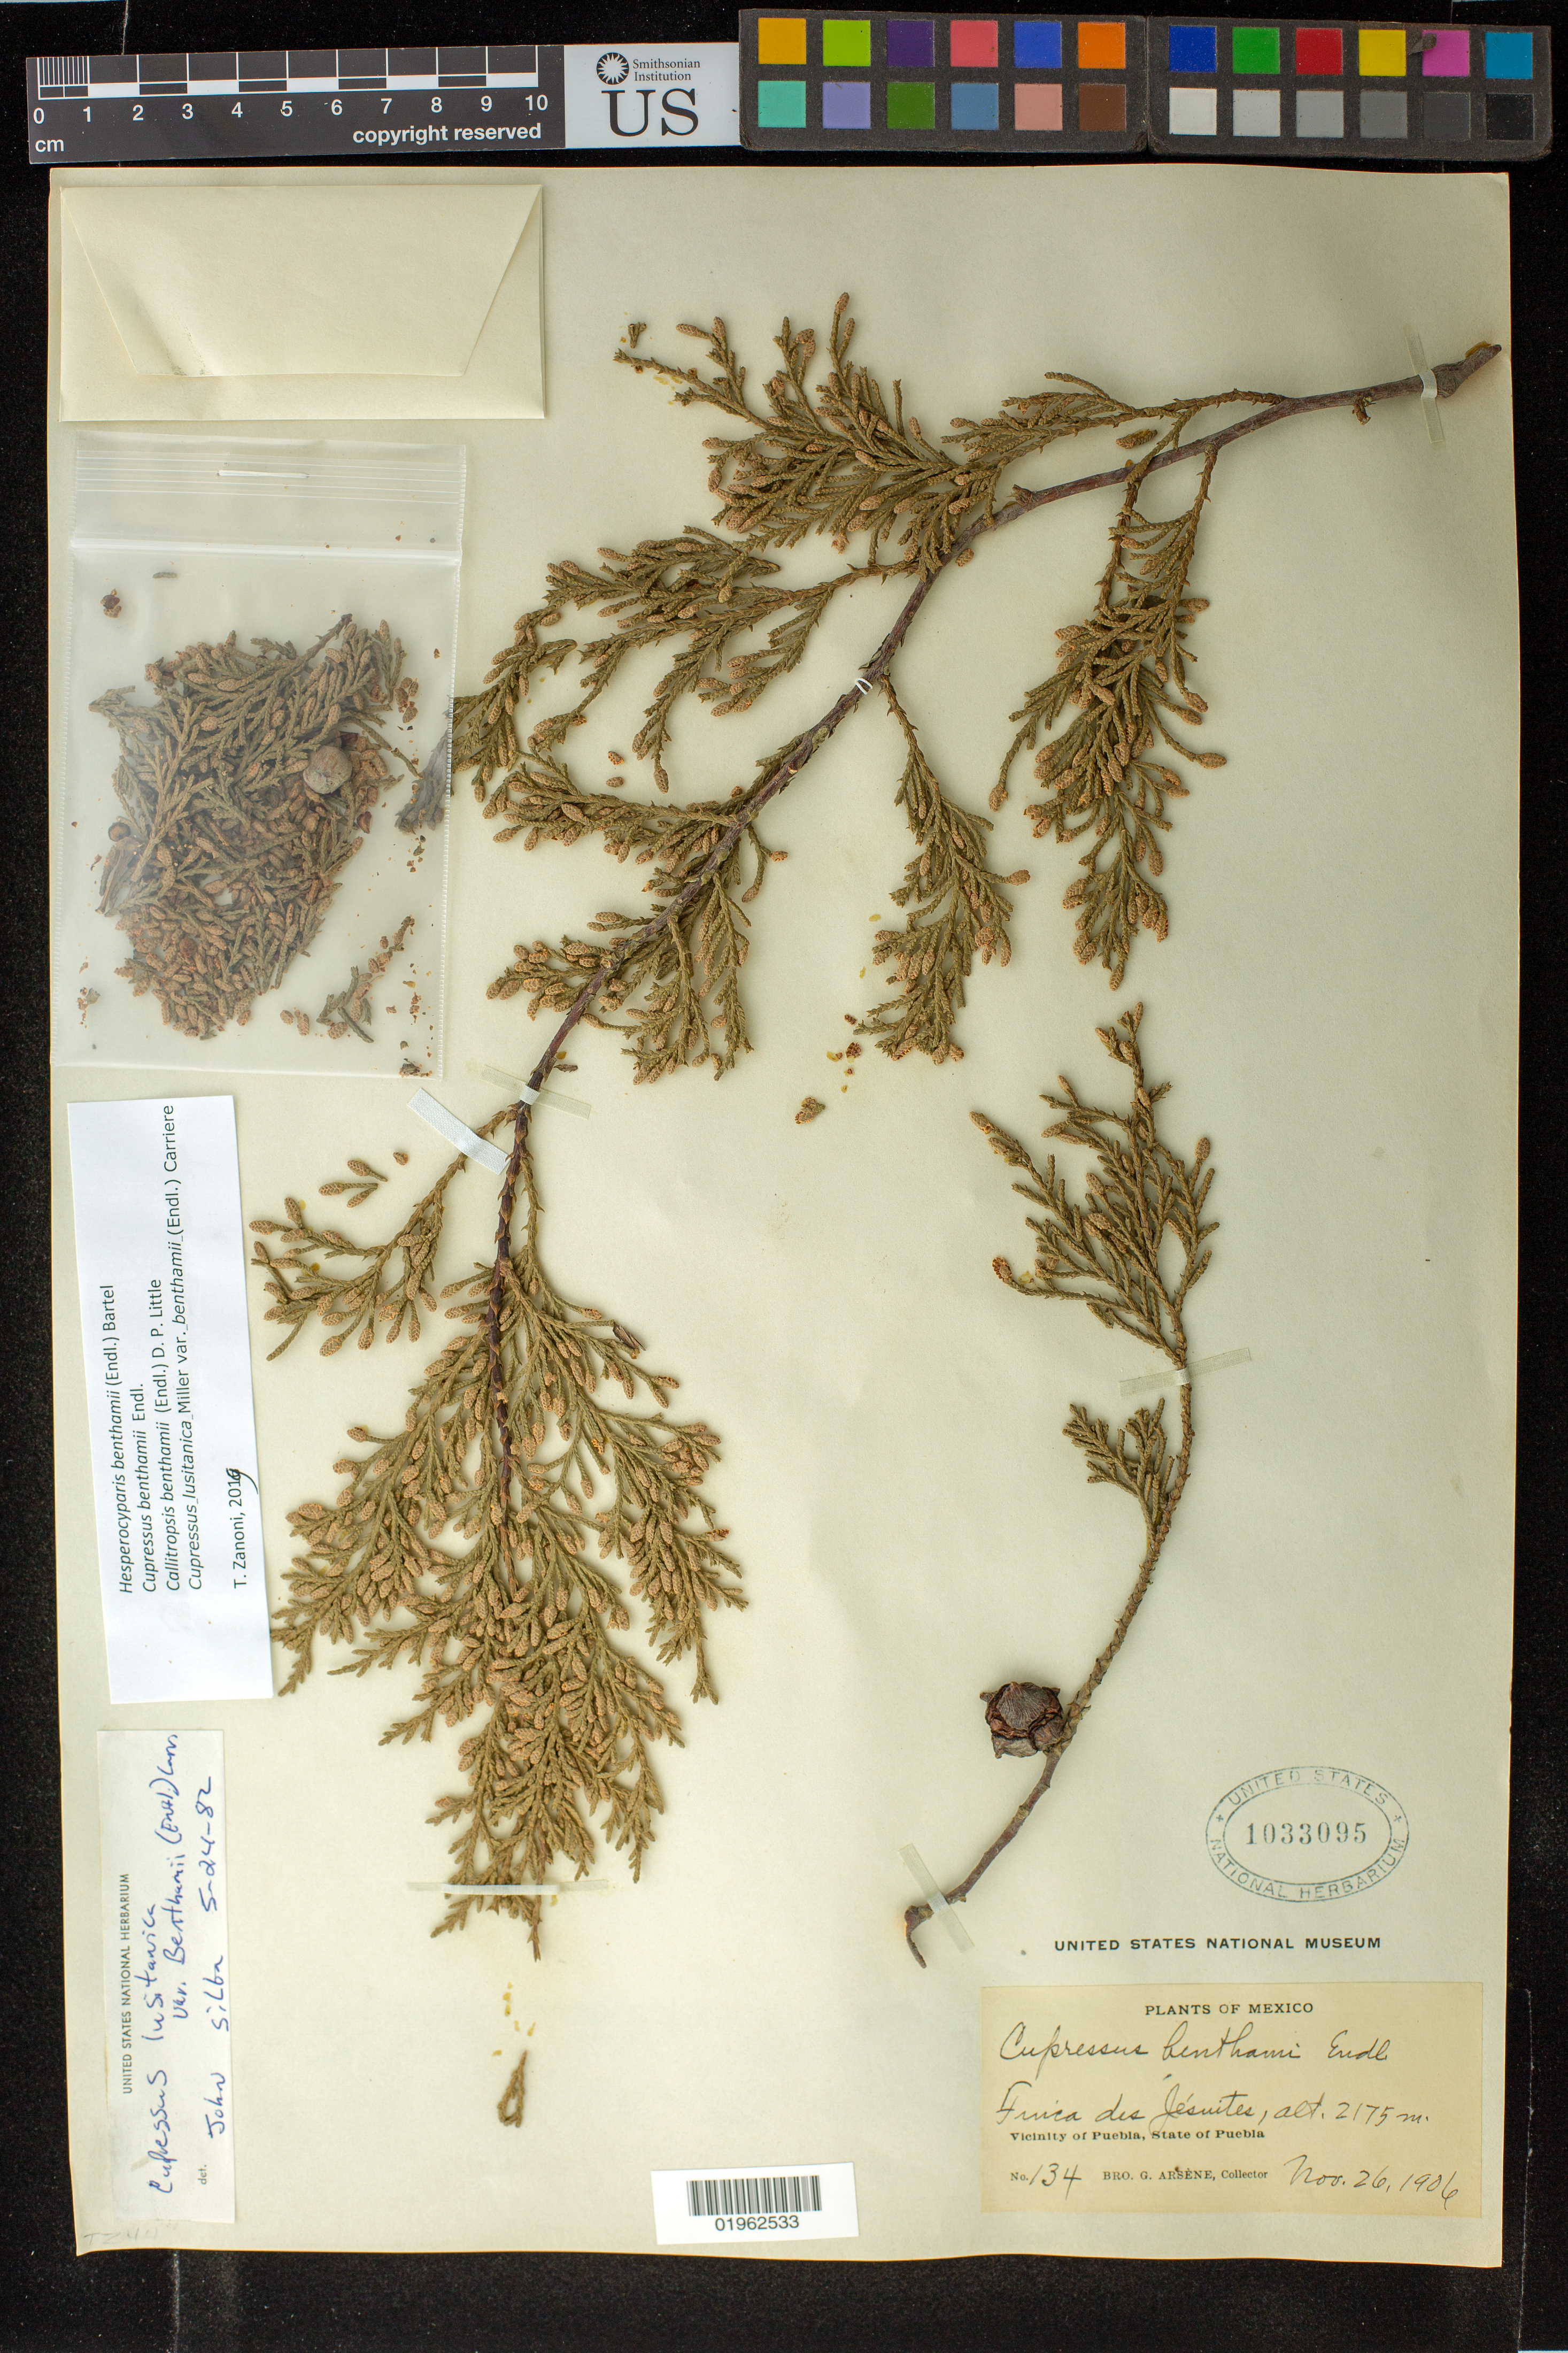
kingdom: Plantae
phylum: Tracheophyta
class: Pinopsida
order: Pinales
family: Cupressaceae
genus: Hesperocyparis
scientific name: Hesperocyparis benthamii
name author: (Endl.) Bartel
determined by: Zanoni, T. A., (NY), New York Botanical Garden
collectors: Bro. G. Arsène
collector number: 134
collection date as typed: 26 Nov 1906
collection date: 1906-11-26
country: Mexico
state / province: Puebla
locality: Finca des Jésuites. Vicinity of Puebla, State of Puebla.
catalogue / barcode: US 1033095